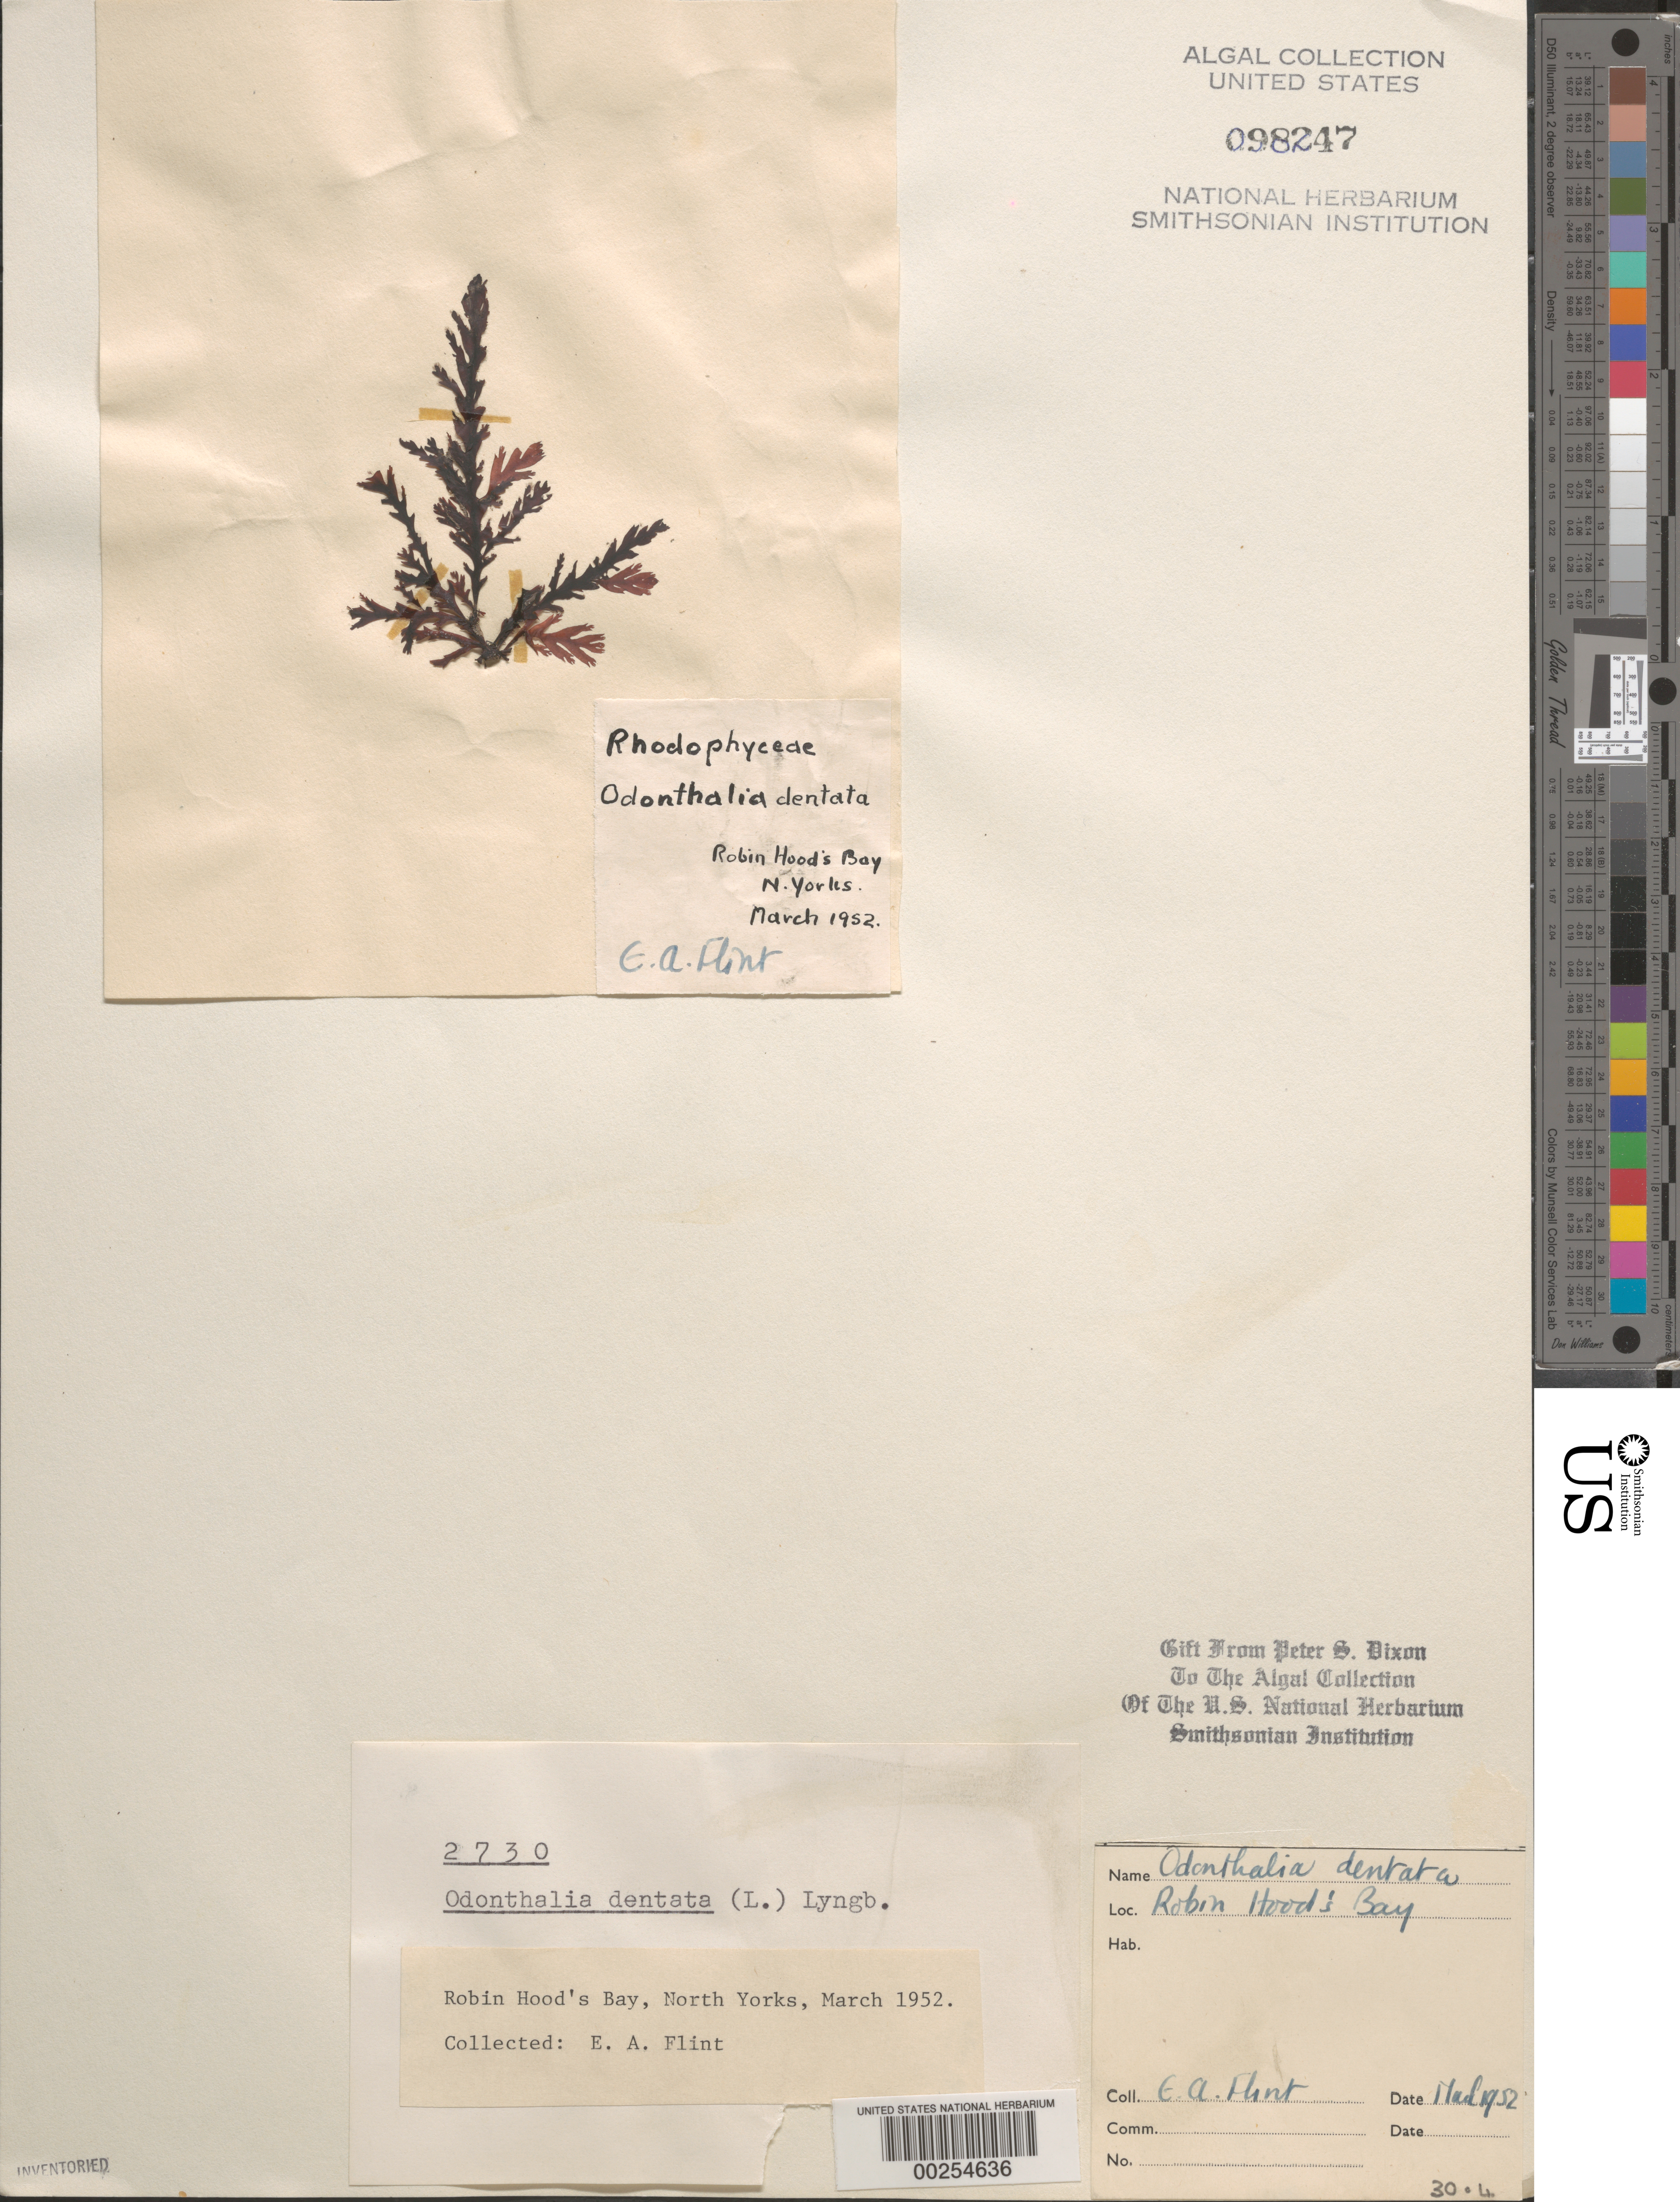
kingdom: Plantae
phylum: Rhodophyta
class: Florideophyceae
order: Ceramiales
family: Rhodomelaceae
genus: Odonthalia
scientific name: Odonthalia dentata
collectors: E. Flint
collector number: PSD 2730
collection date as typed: Mar 1952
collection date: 1952-03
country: United Kingdom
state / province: England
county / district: North Yorkshire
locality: Robin Hood's Bay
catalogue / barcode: US 98247